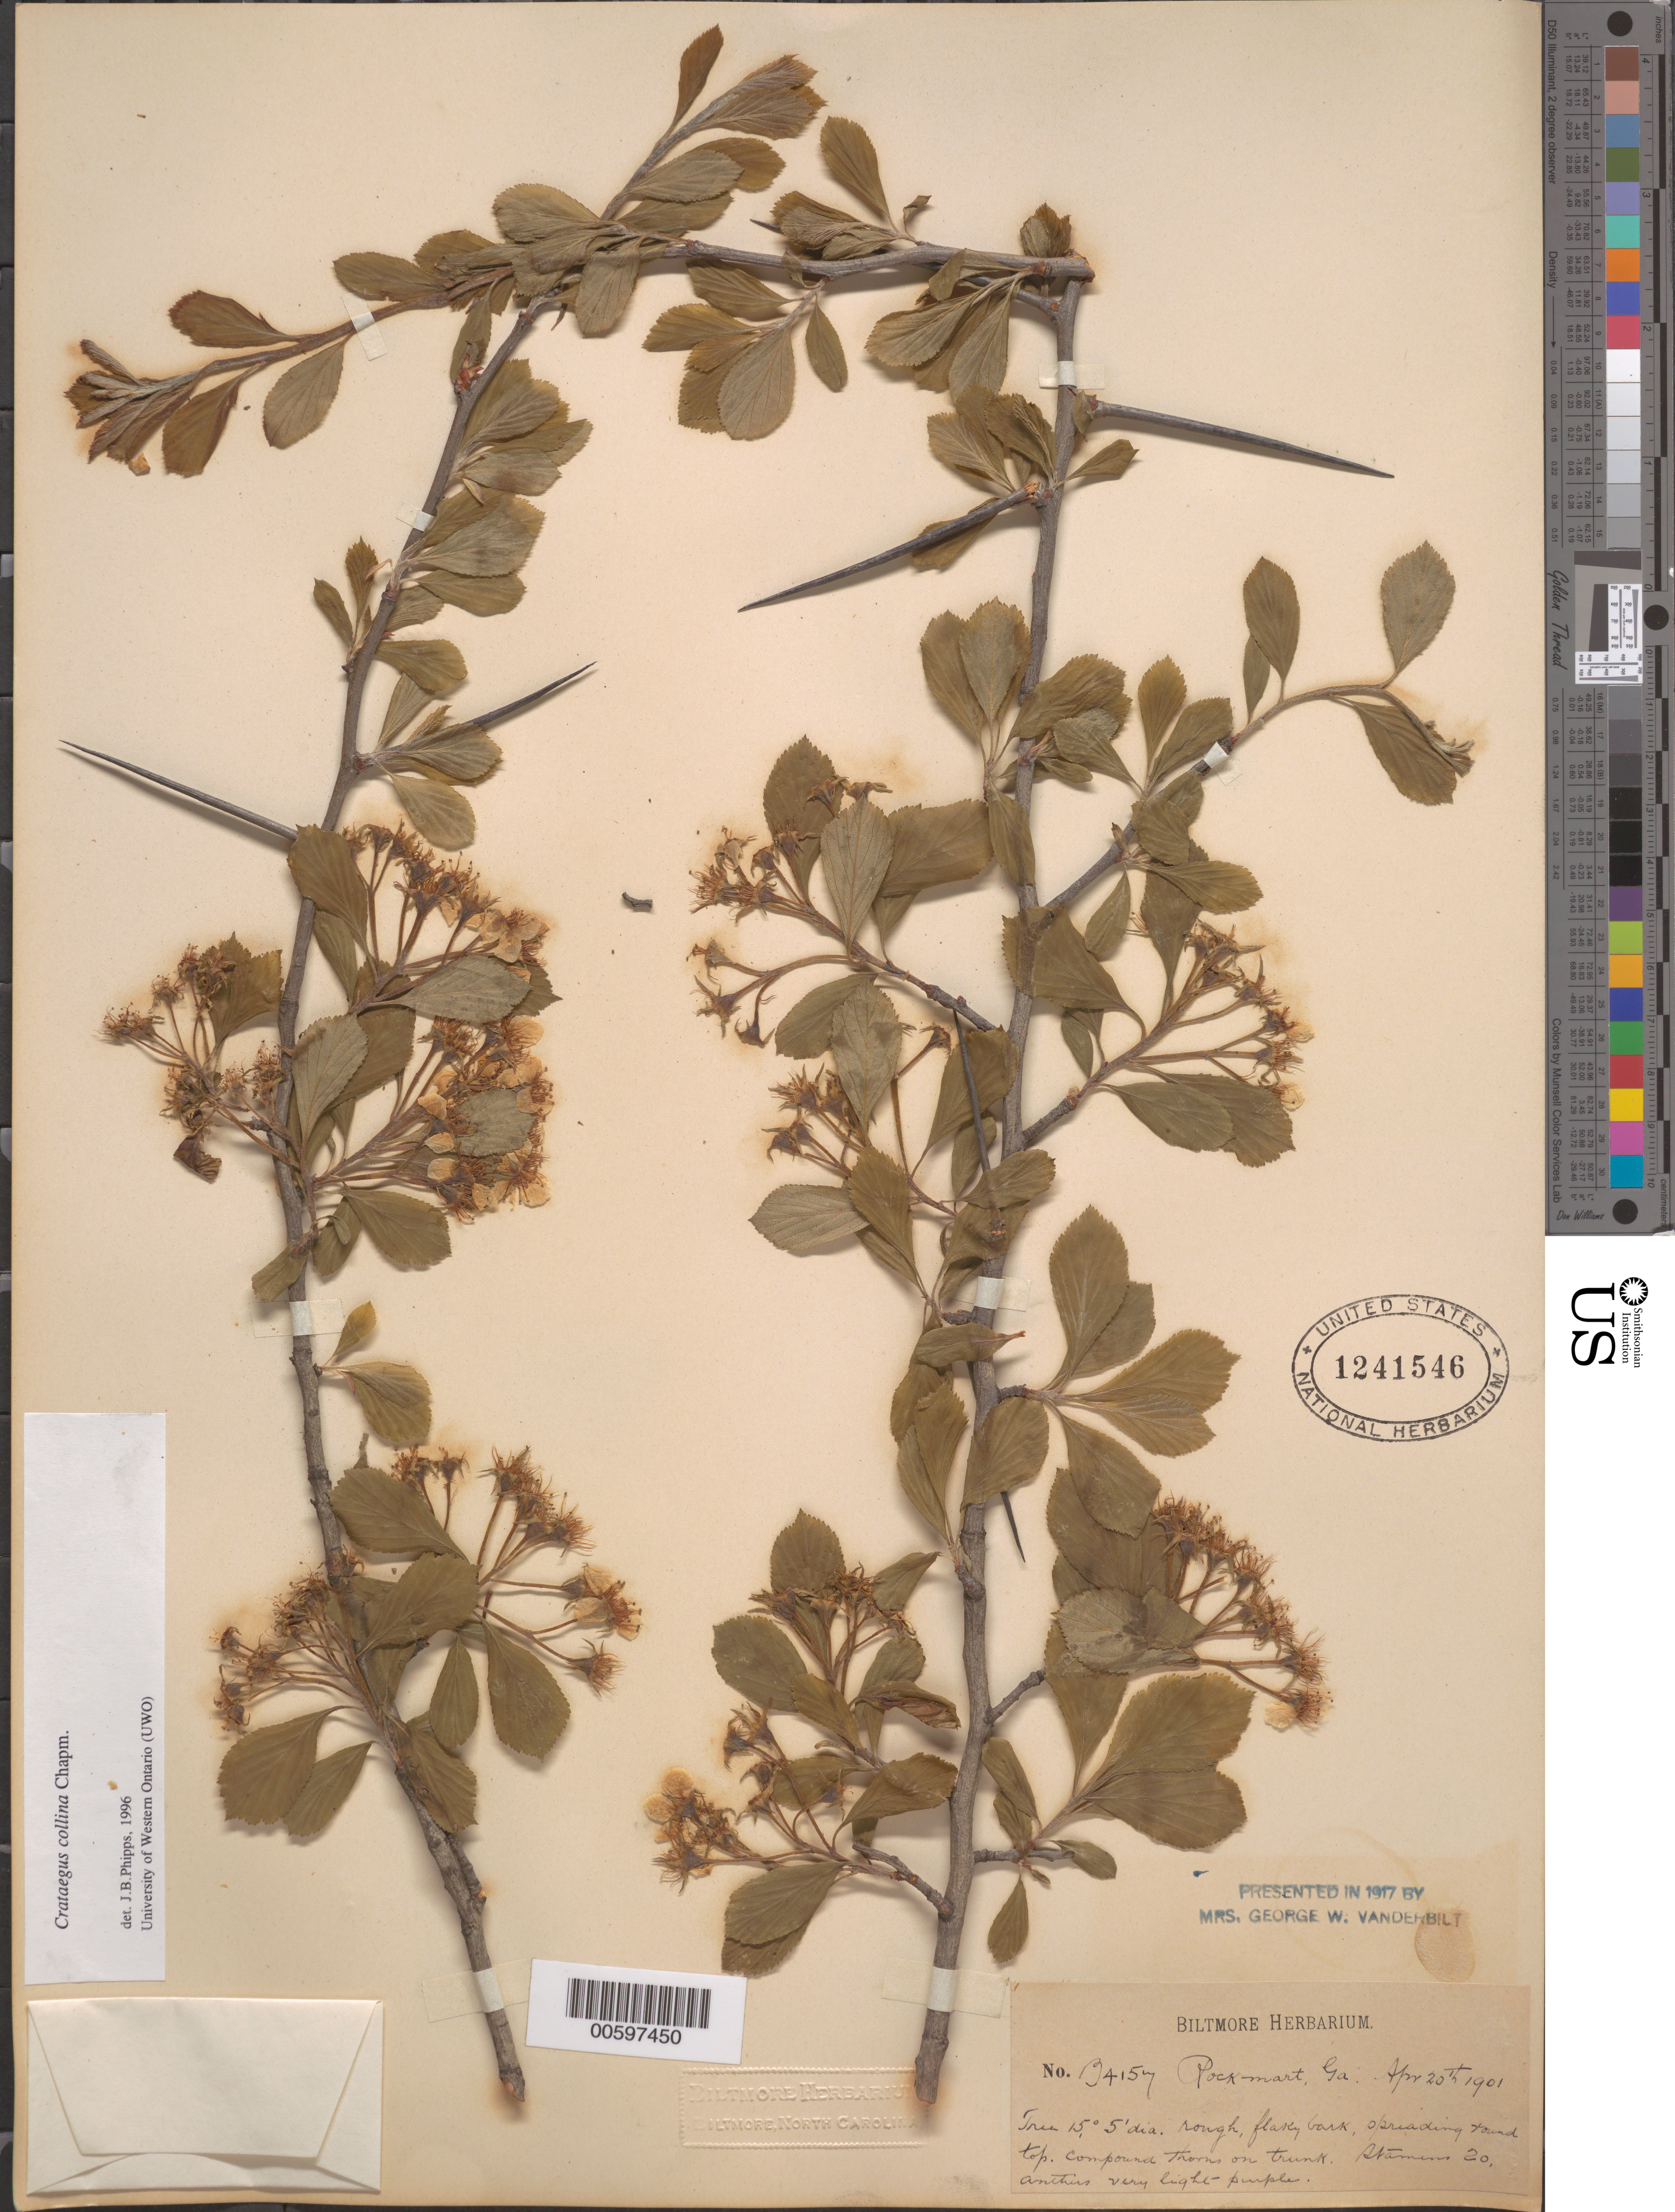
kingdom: Plantae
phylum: Tracheophyta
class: Magnoliopsida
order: Rosales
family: Rosaceae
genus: Crataegus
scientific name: Crataegus collina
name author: Chapm.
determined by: Phipps, James B., (UWO), University of Western Ontario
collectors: ex herb. Biltmore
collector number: B4157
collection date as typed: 20 Apr 1901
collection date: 1901-04-20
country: United States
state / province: Georgia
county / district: Polk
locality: Rockmont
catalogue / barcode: US 1241546